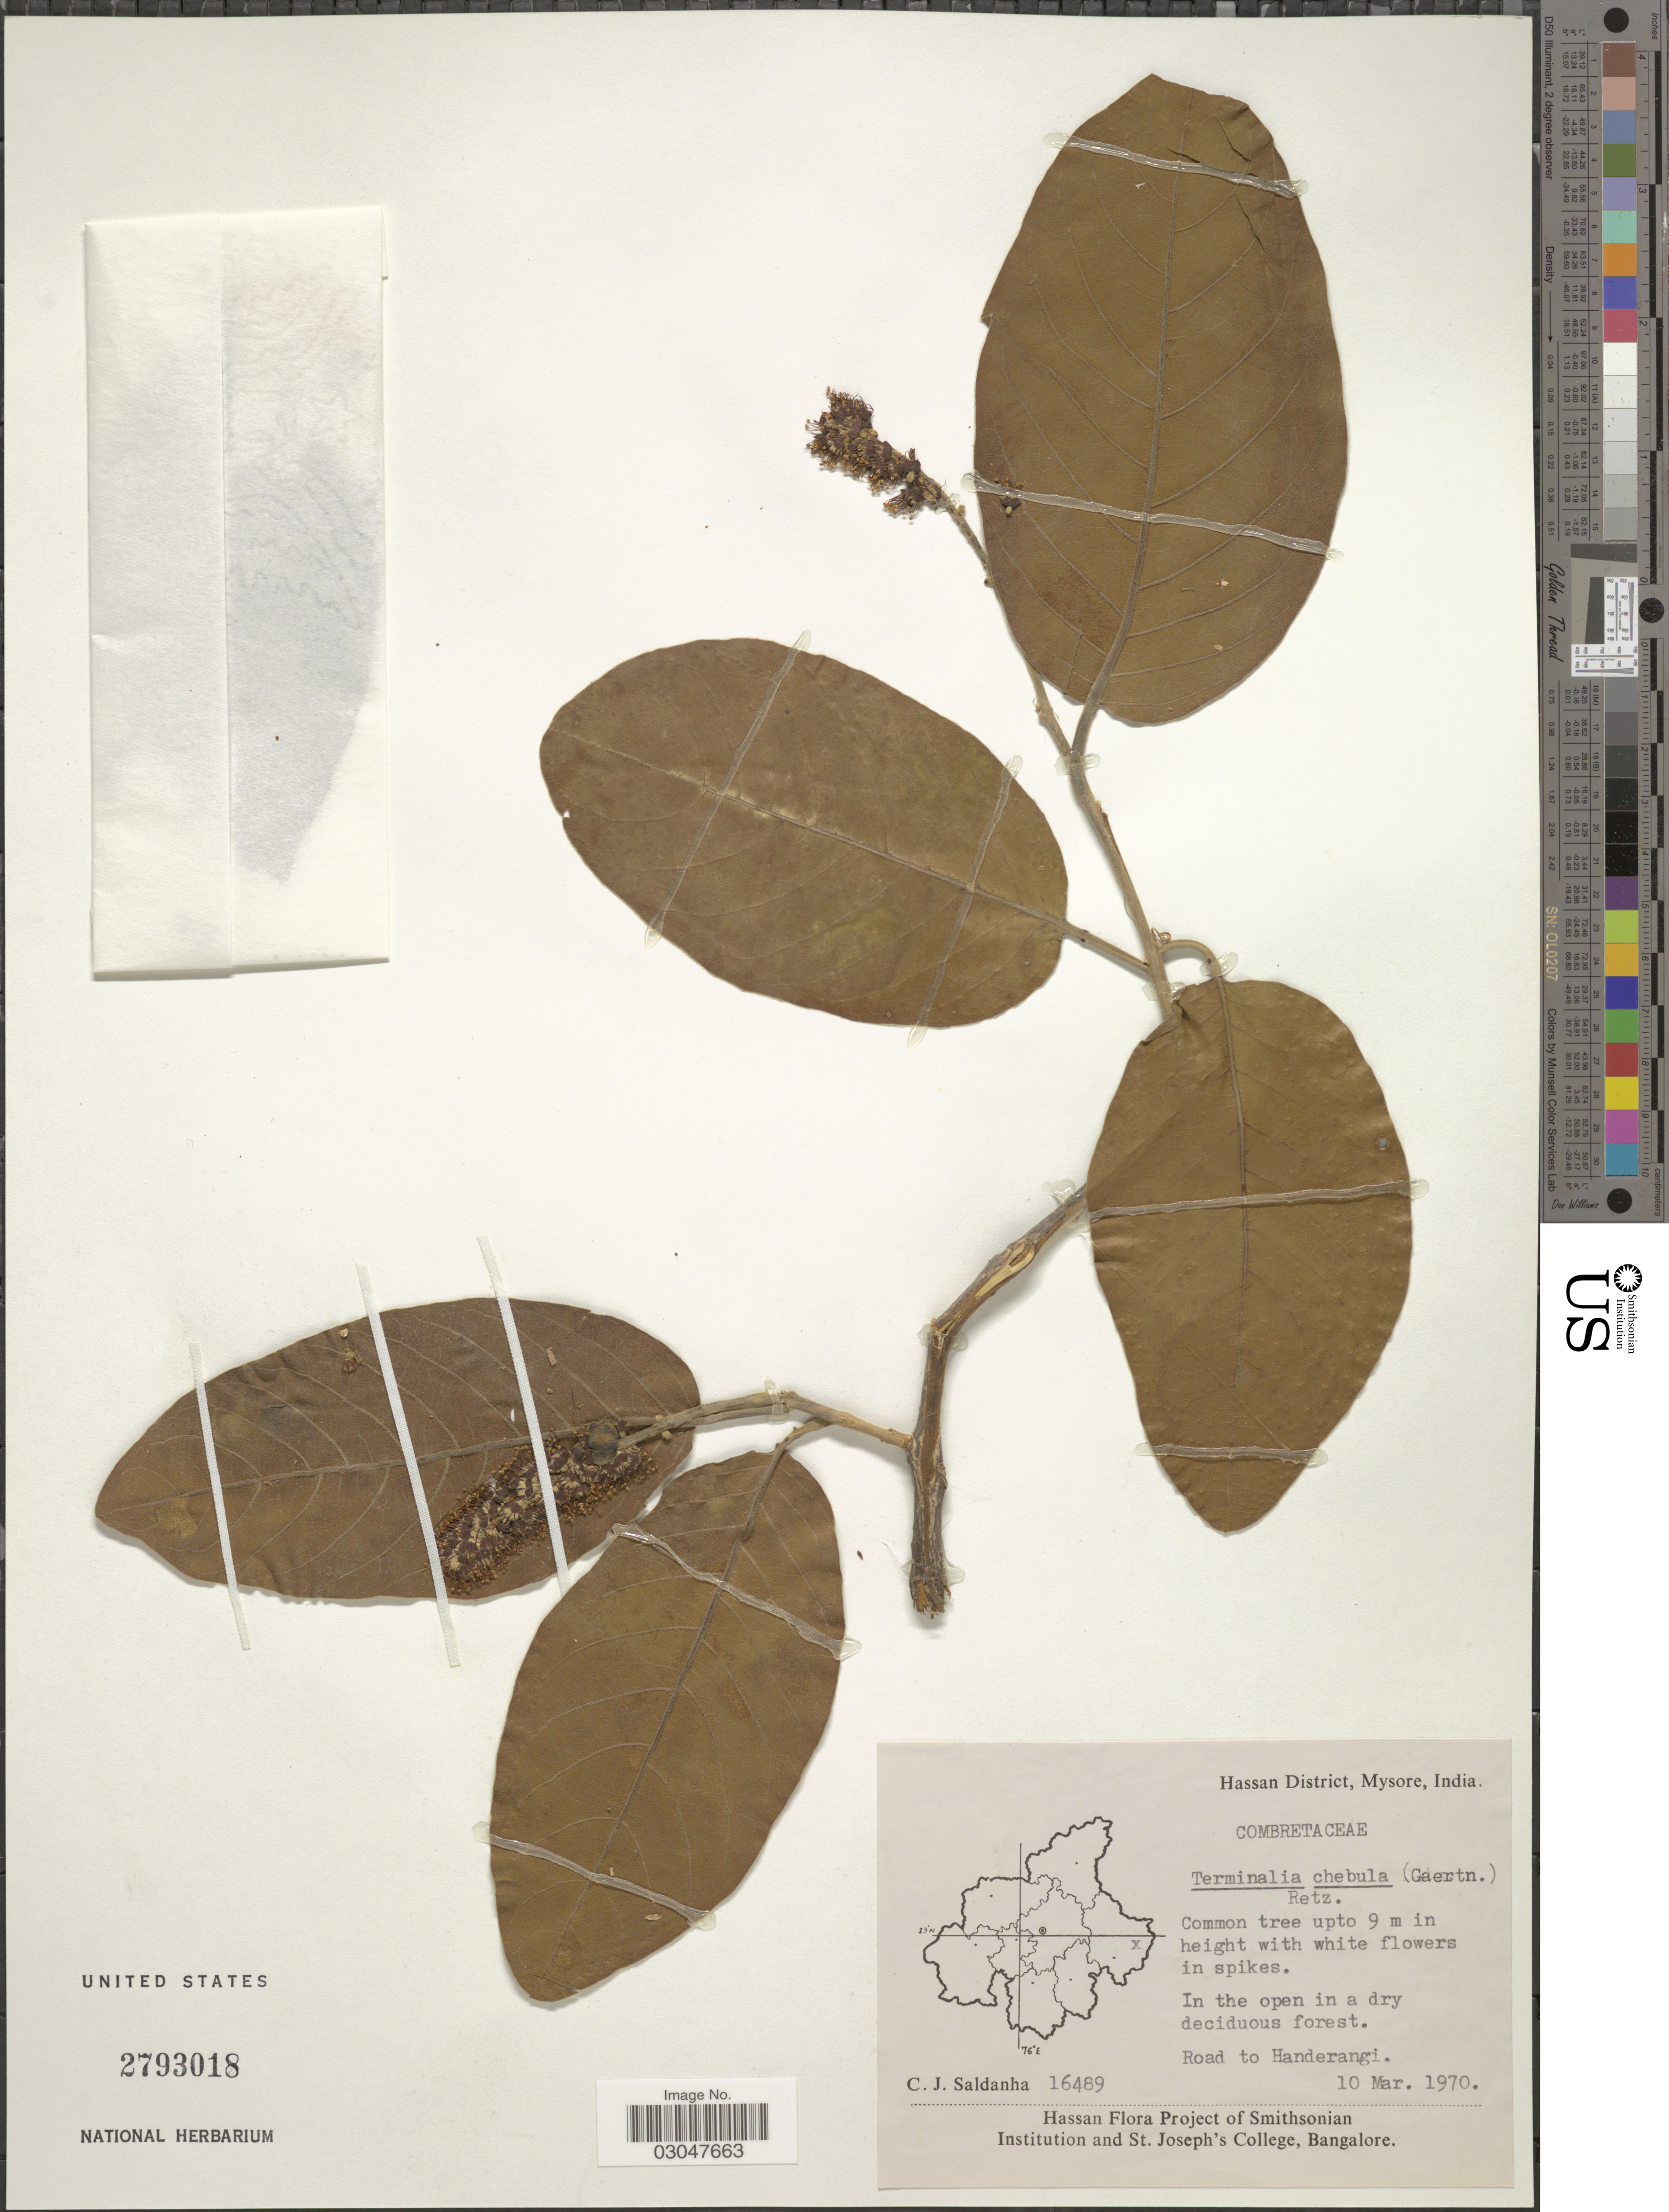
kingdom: Plantae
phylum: Tracheophyta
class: Magnoliopsida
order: Myrtales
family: Combretaceae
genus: Terminalia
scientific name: Terminalia chebula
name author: Retz.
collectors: C. J. Saldanha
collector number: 16489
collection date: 1970-03-10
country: India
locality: Hassan District, Mysore. Road to Handerangi.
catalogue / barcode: US 2793018